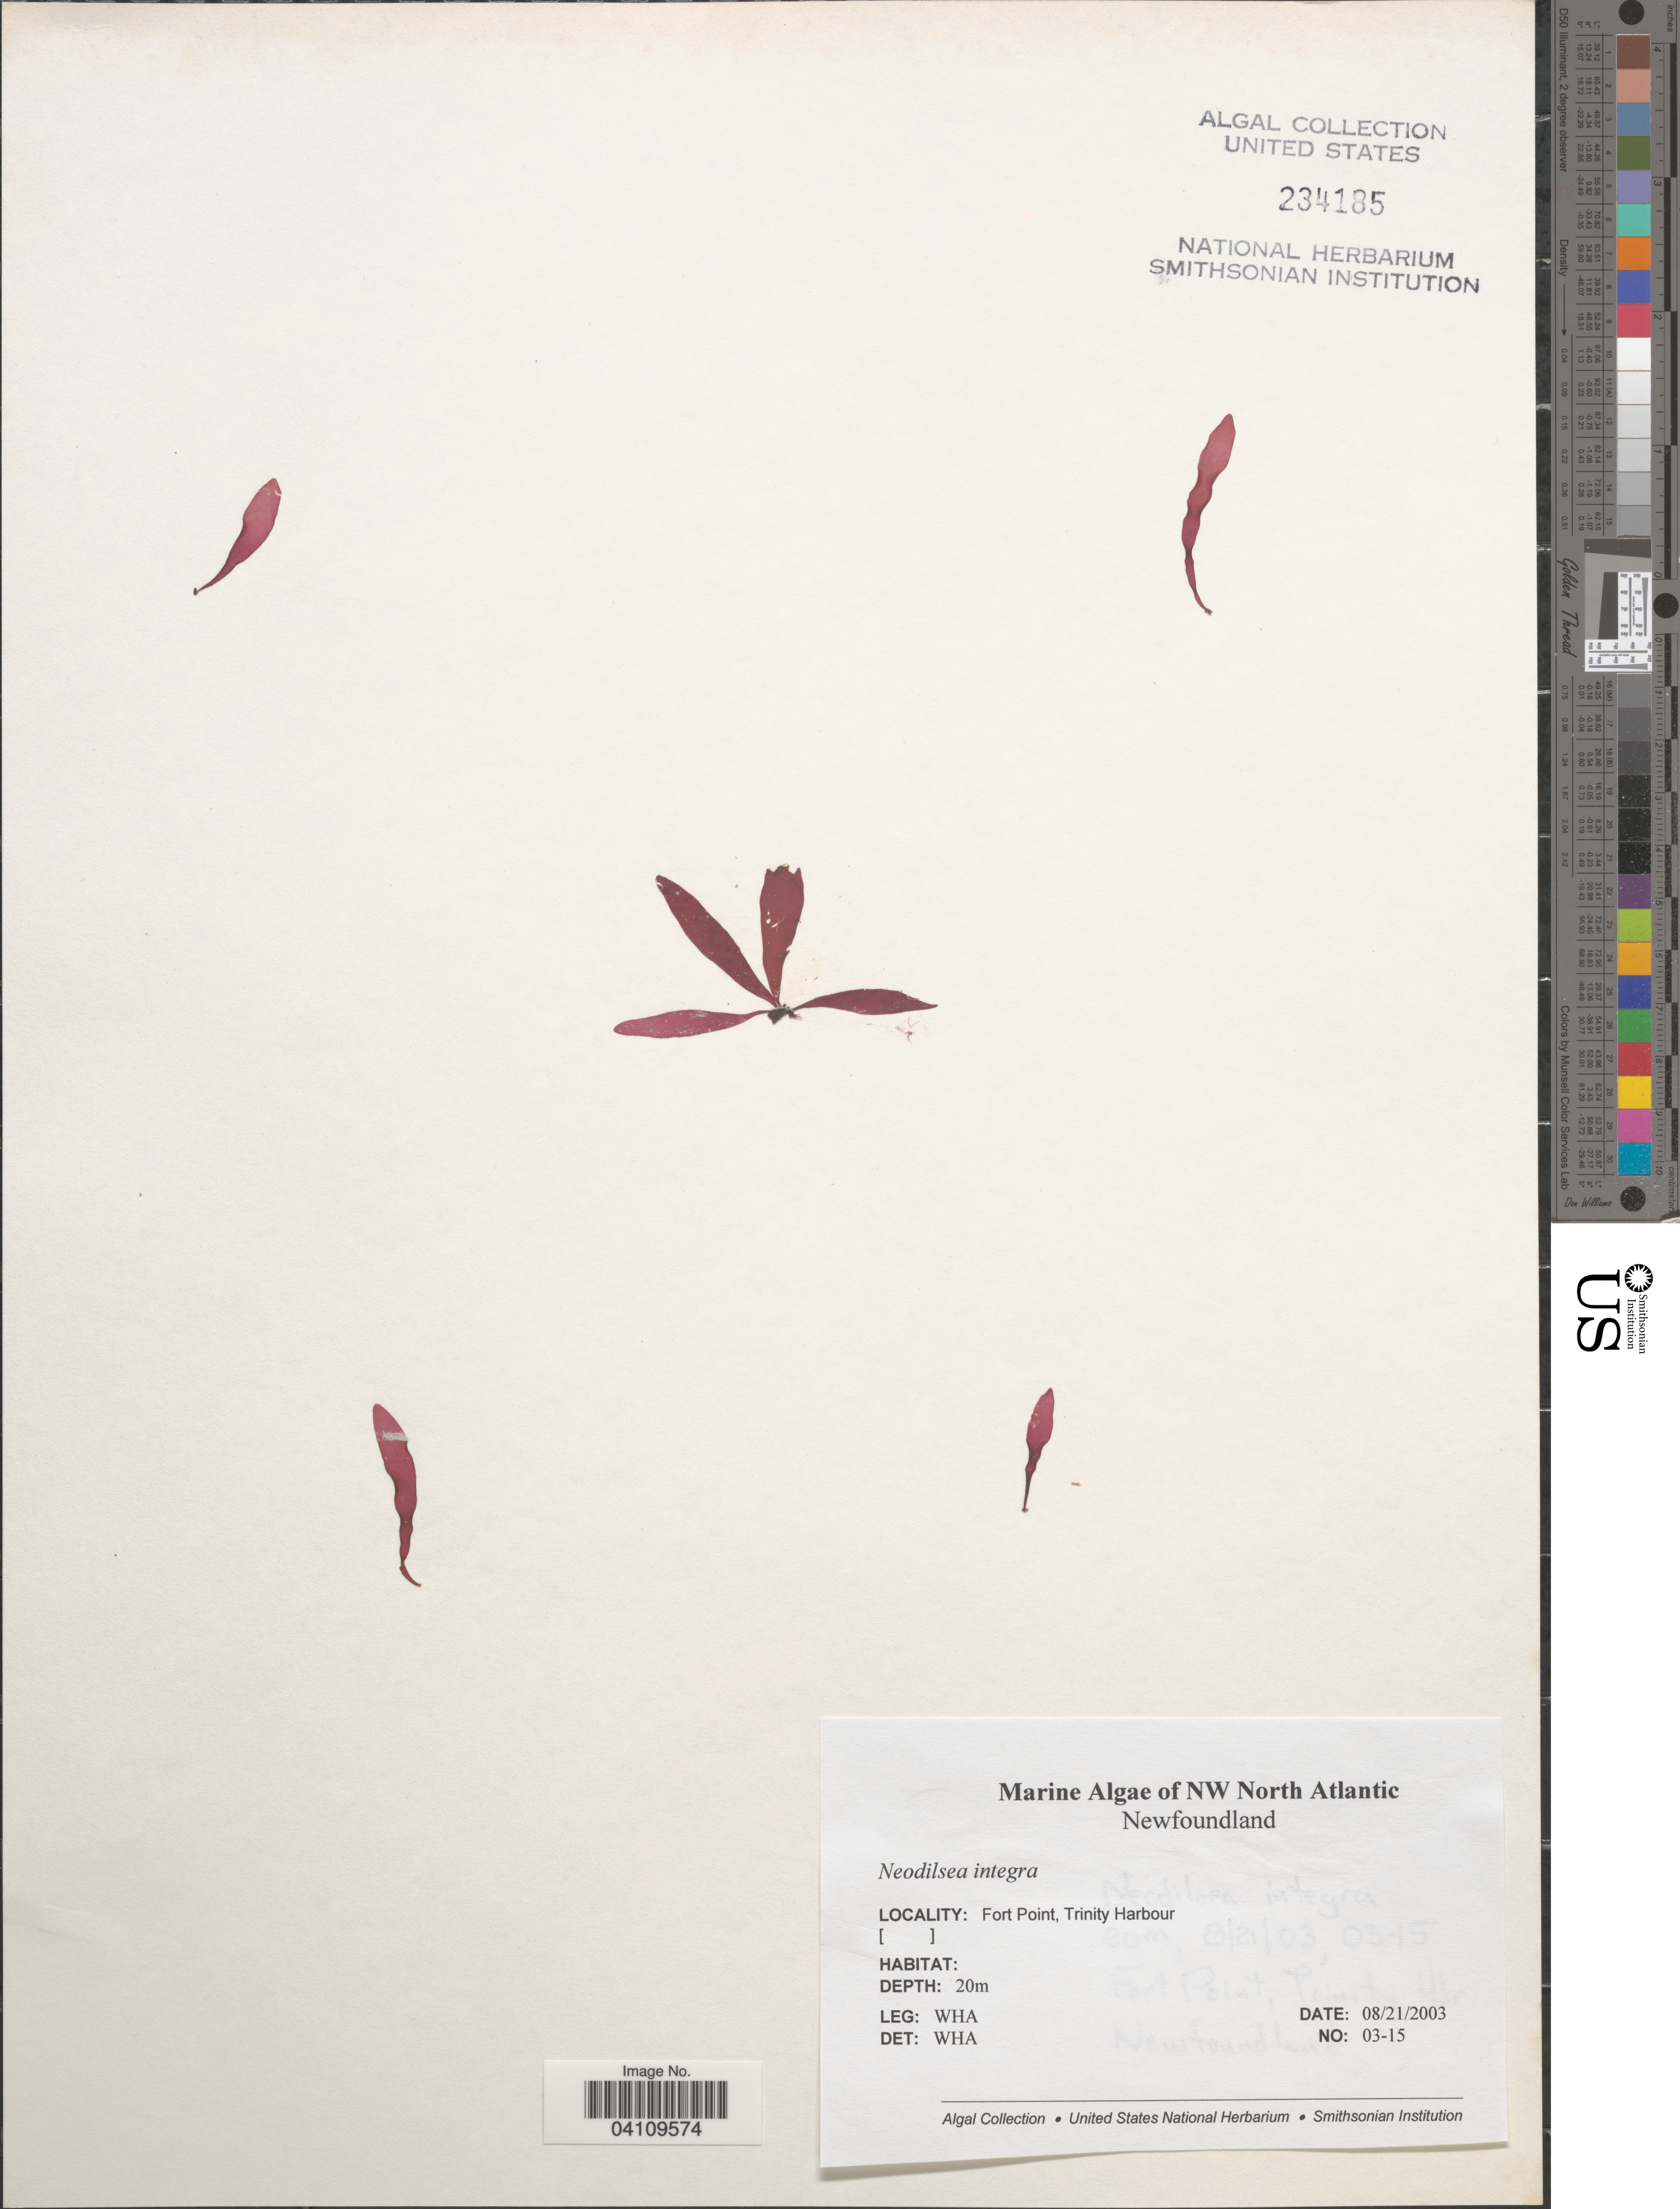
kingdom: Plantae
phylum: Rhodophyta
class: Florideophyceae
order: Gigartinales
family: Dumontiaceae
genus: Neodilsea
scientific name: Neodilsea integra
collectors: W. H. Adey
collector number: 03-15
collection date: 2003-08-21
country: Canada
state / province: Newfoundland and Labrador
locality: NW North Atlantic. Fort Point, Trinity Harbour.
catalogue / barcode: US 234185